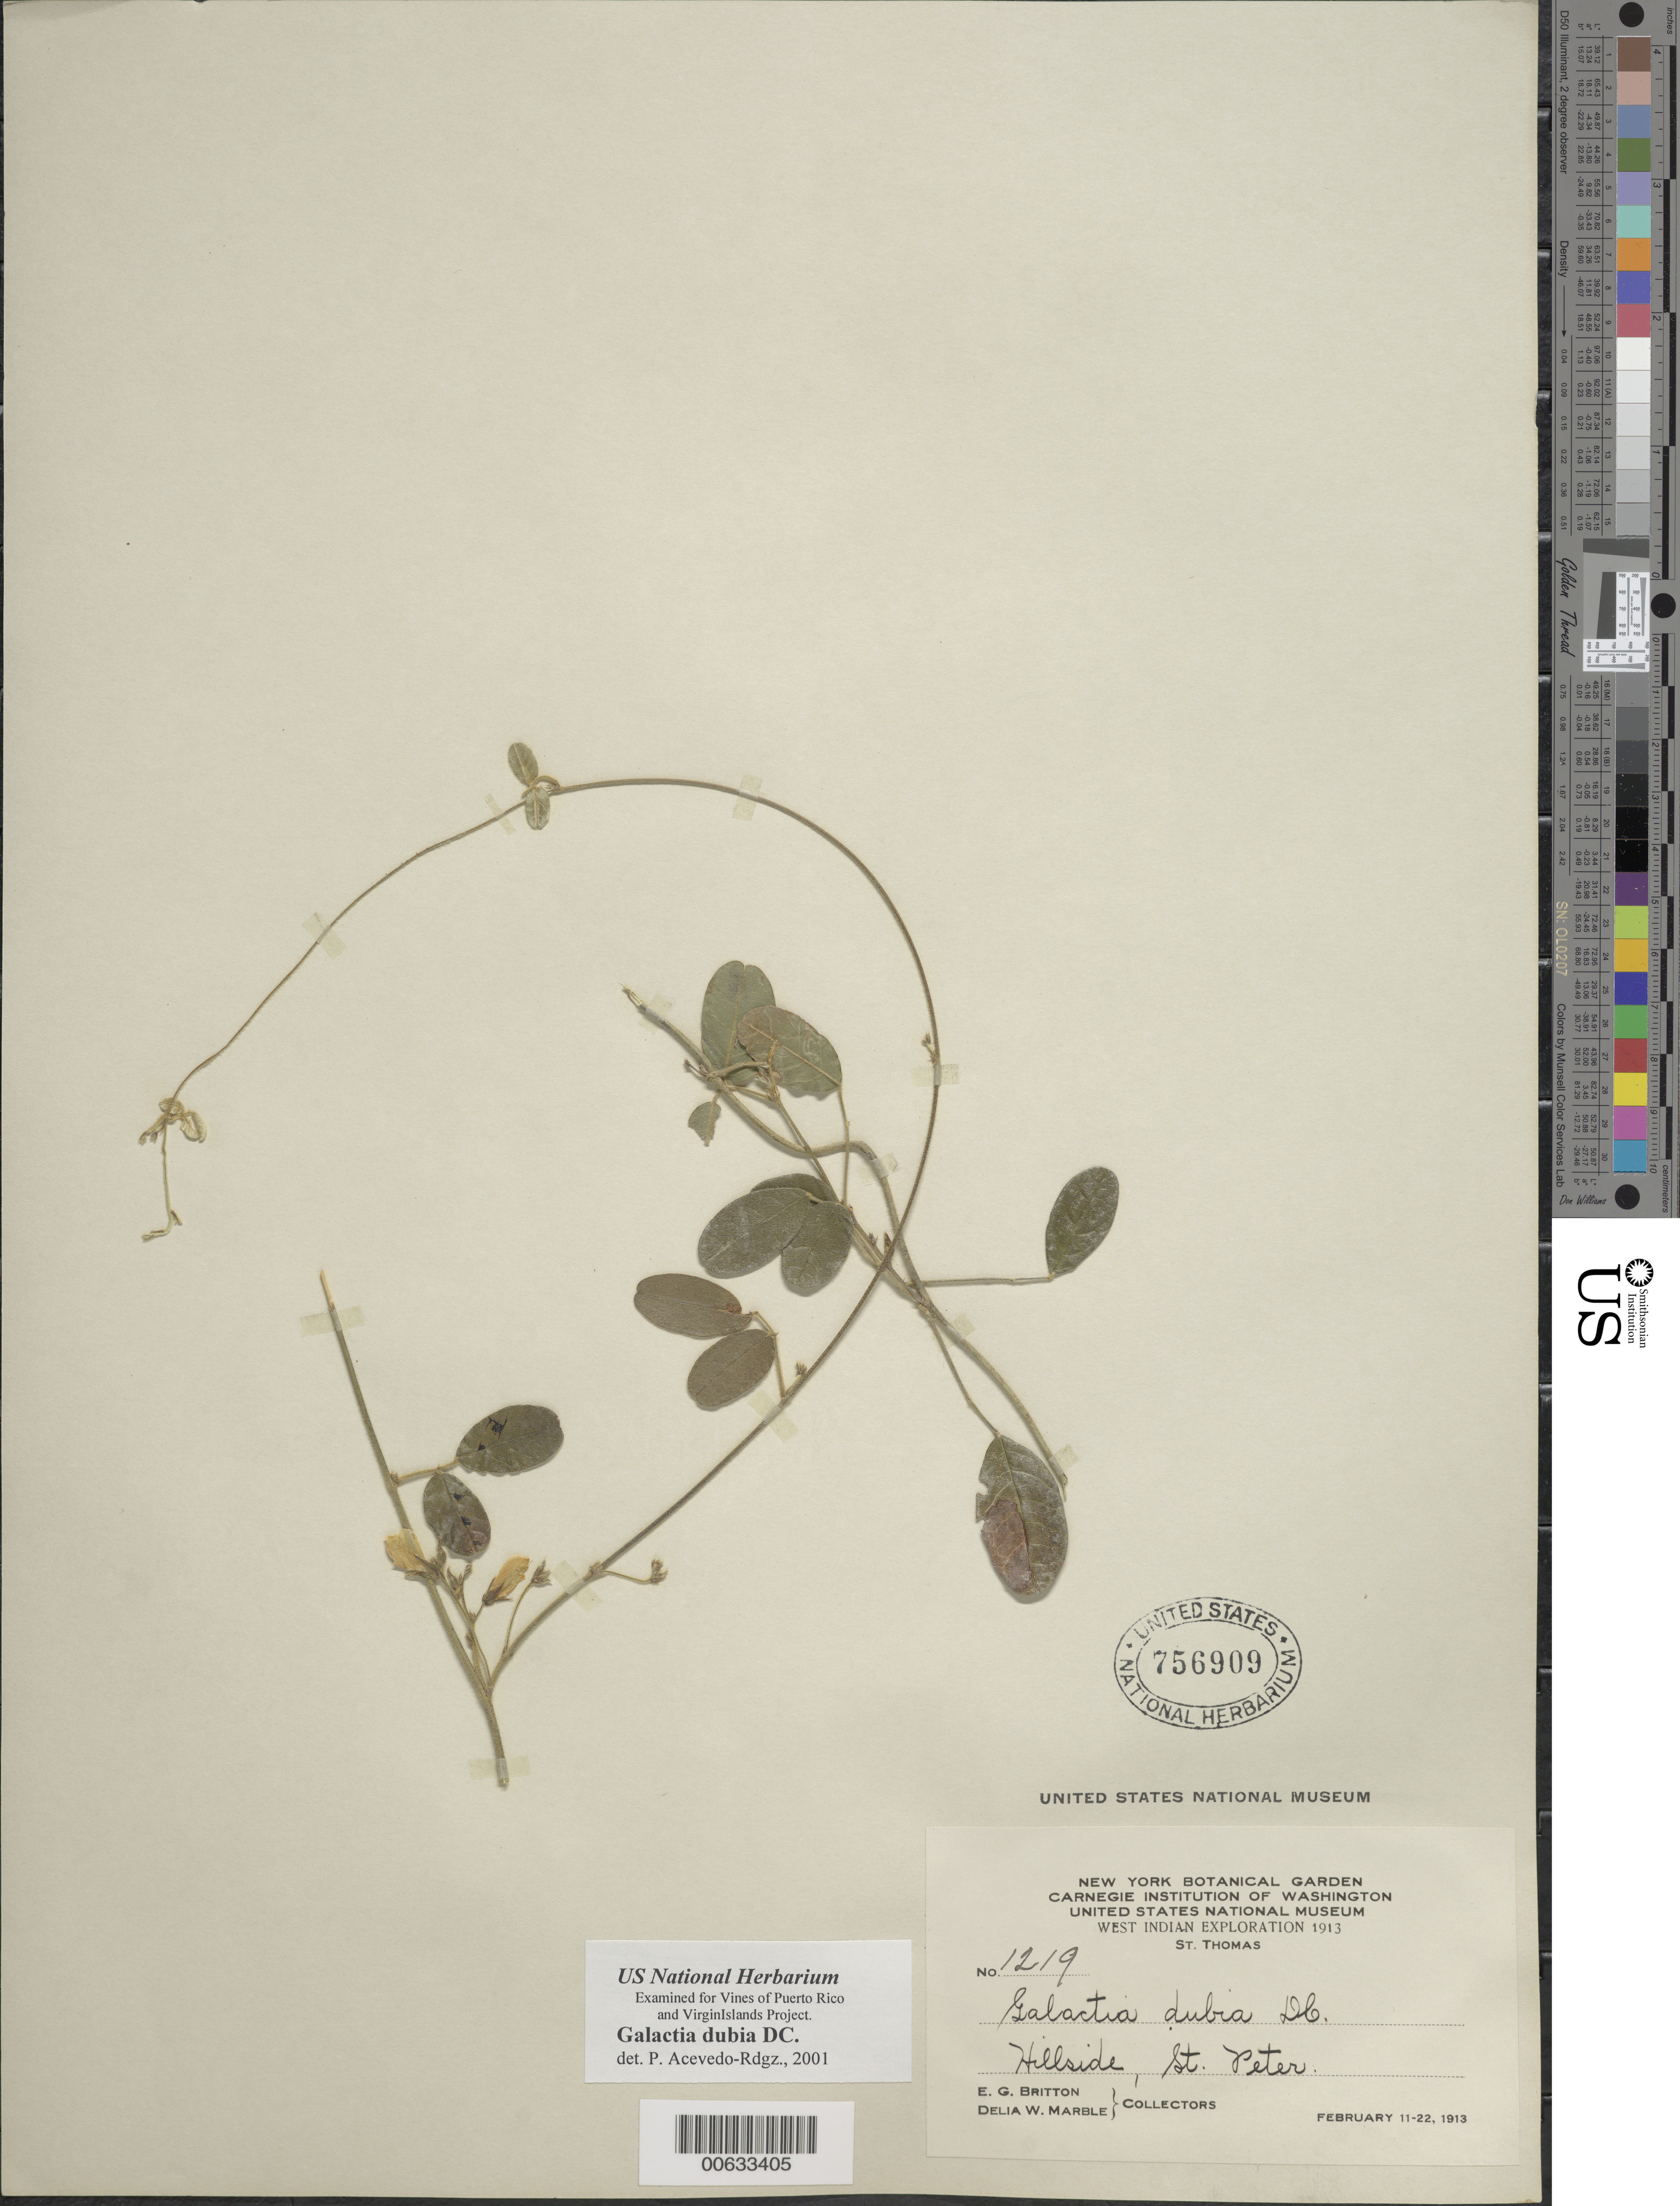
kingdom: Plantae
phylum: Tracheophyta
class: Magnoliopsida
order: Fabales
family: Fabaceae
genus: Galactia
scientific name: Galactia dubia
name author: DC.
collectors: E. G. Britton & D. W. Marble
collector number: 1219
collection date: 1913-02-11/1913-02-22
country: U.S. Virgin Islands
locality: West Indian, St. Thomas, Hillside, St. Peter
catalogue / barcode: US 756909